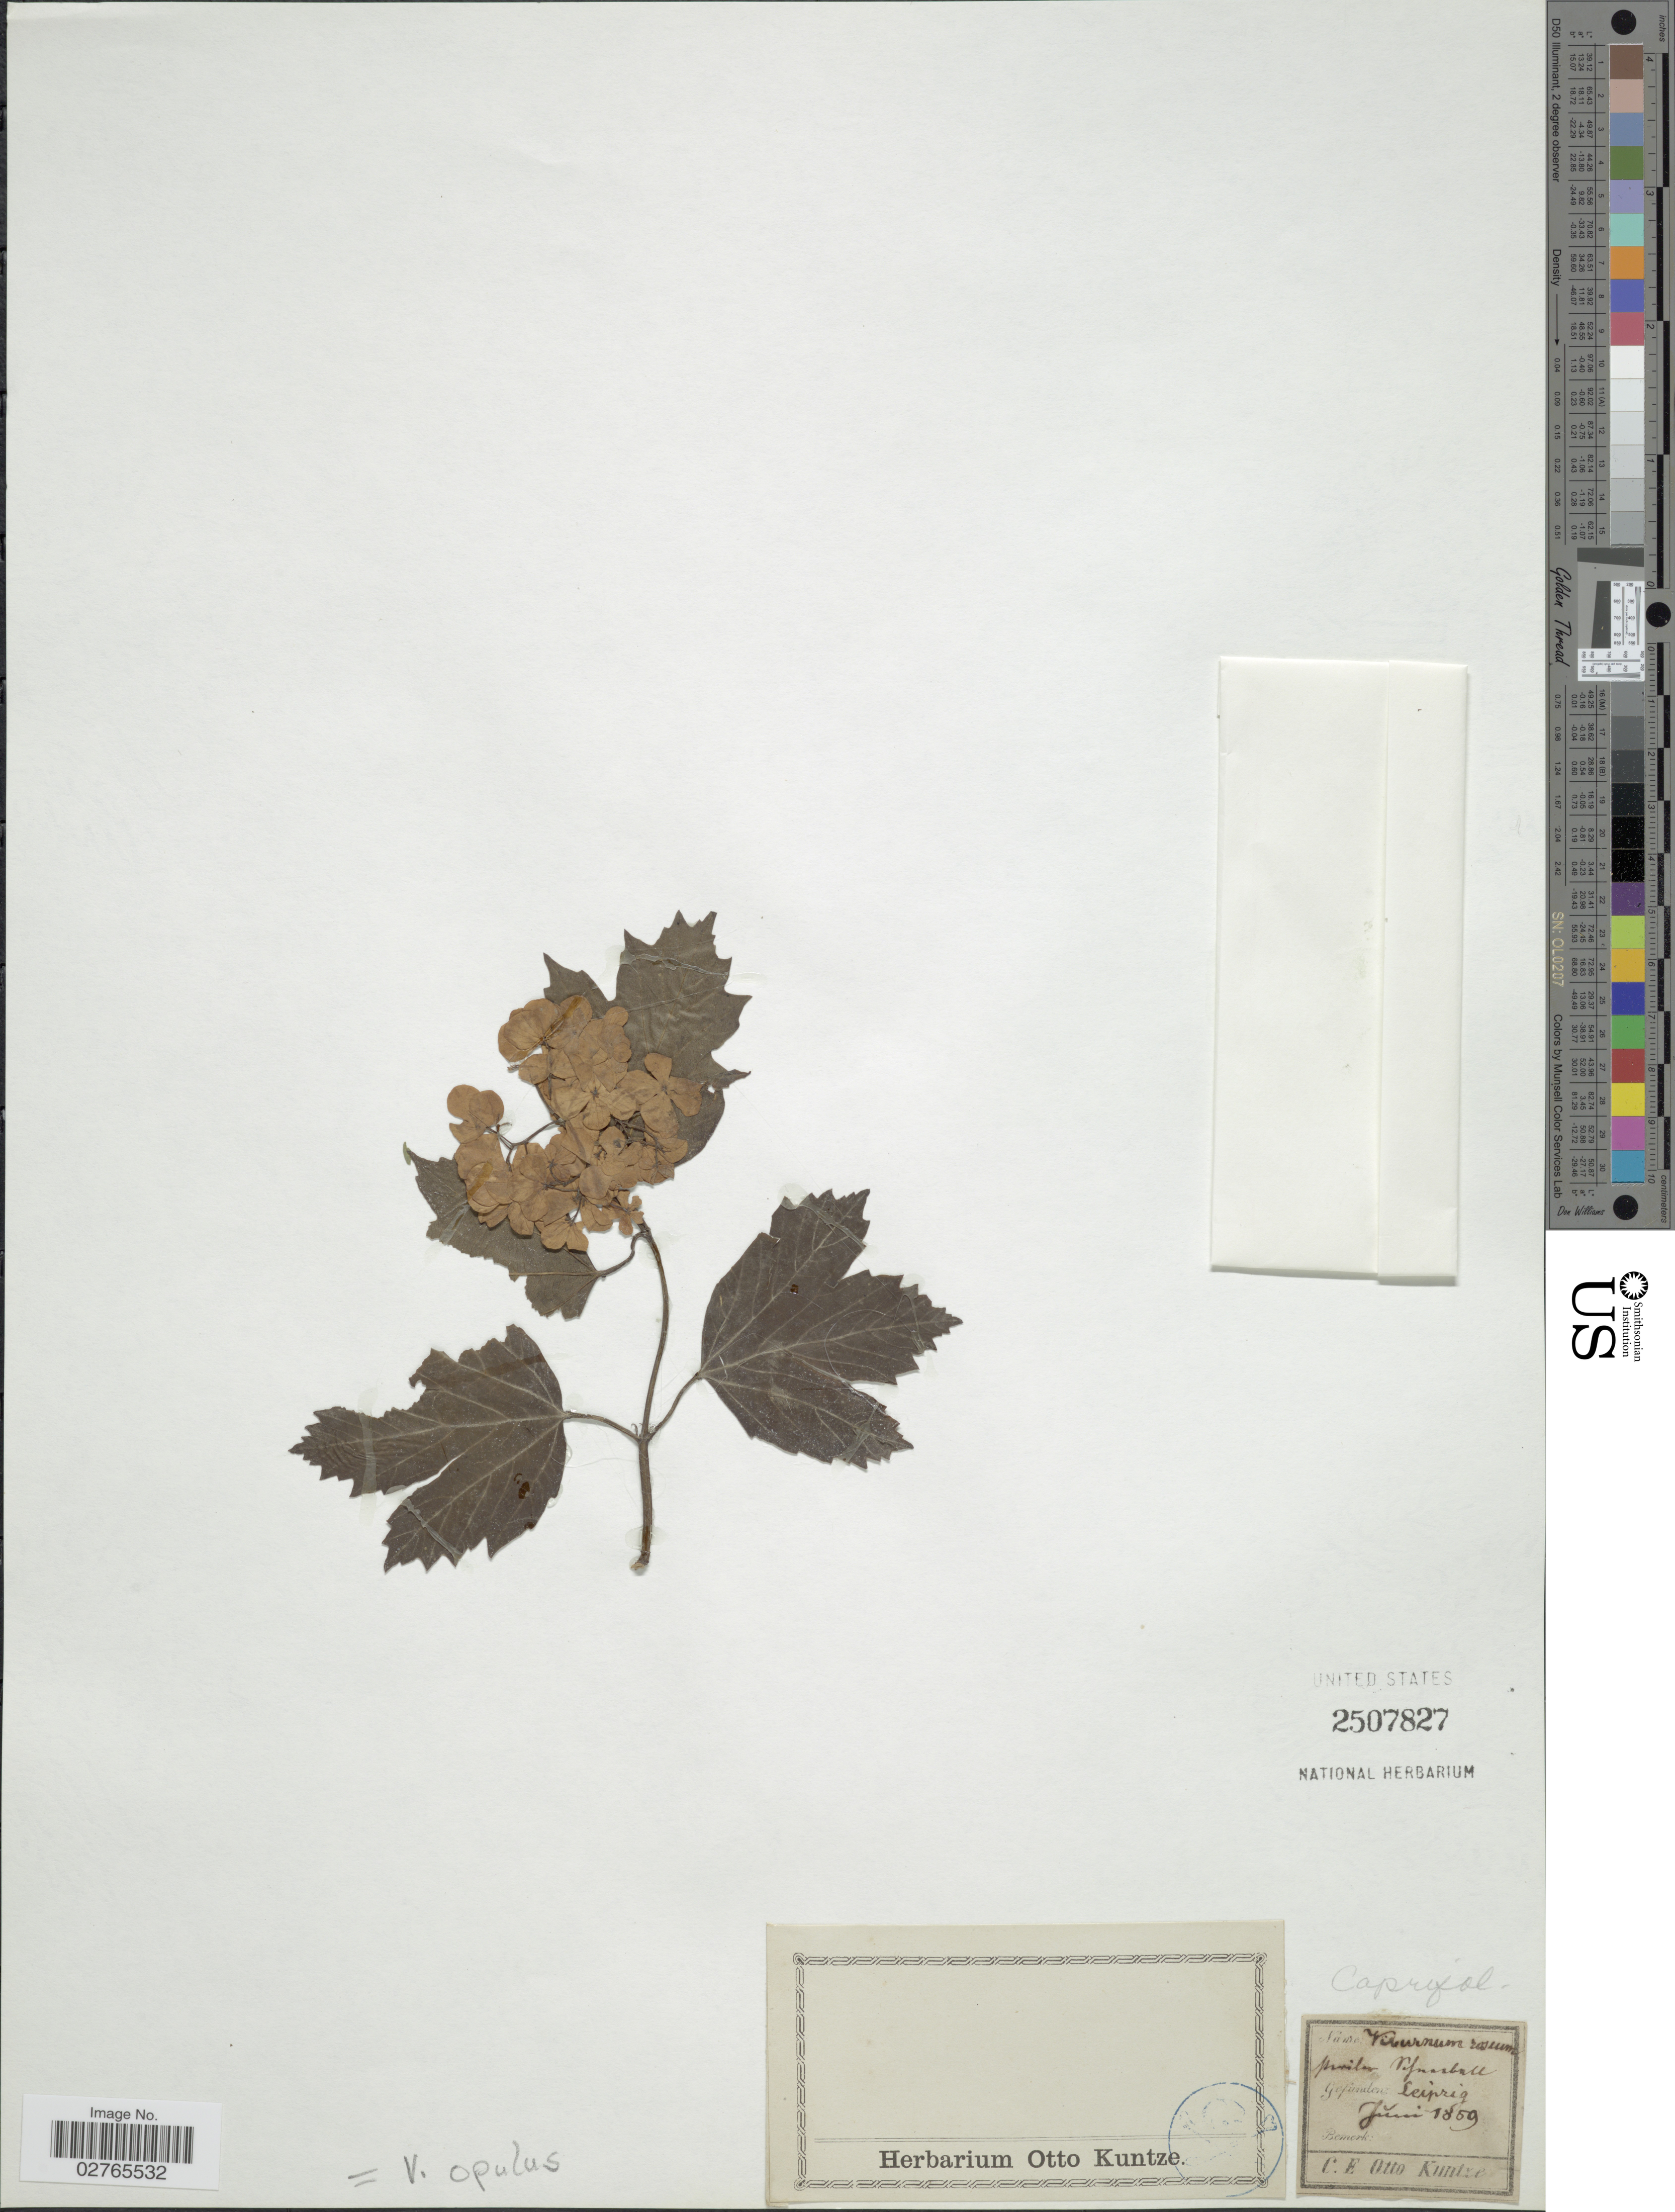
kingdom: Plantae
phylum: Tracheophyta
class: Magnoliopsida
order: Dipsacales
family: Viburnaceae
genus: Viburnum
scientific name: Viburnum opulus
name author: L.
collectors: C.E.O. Kuntze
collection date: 1859-06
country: Germany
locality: Leipzig.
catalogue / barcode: US 2507827